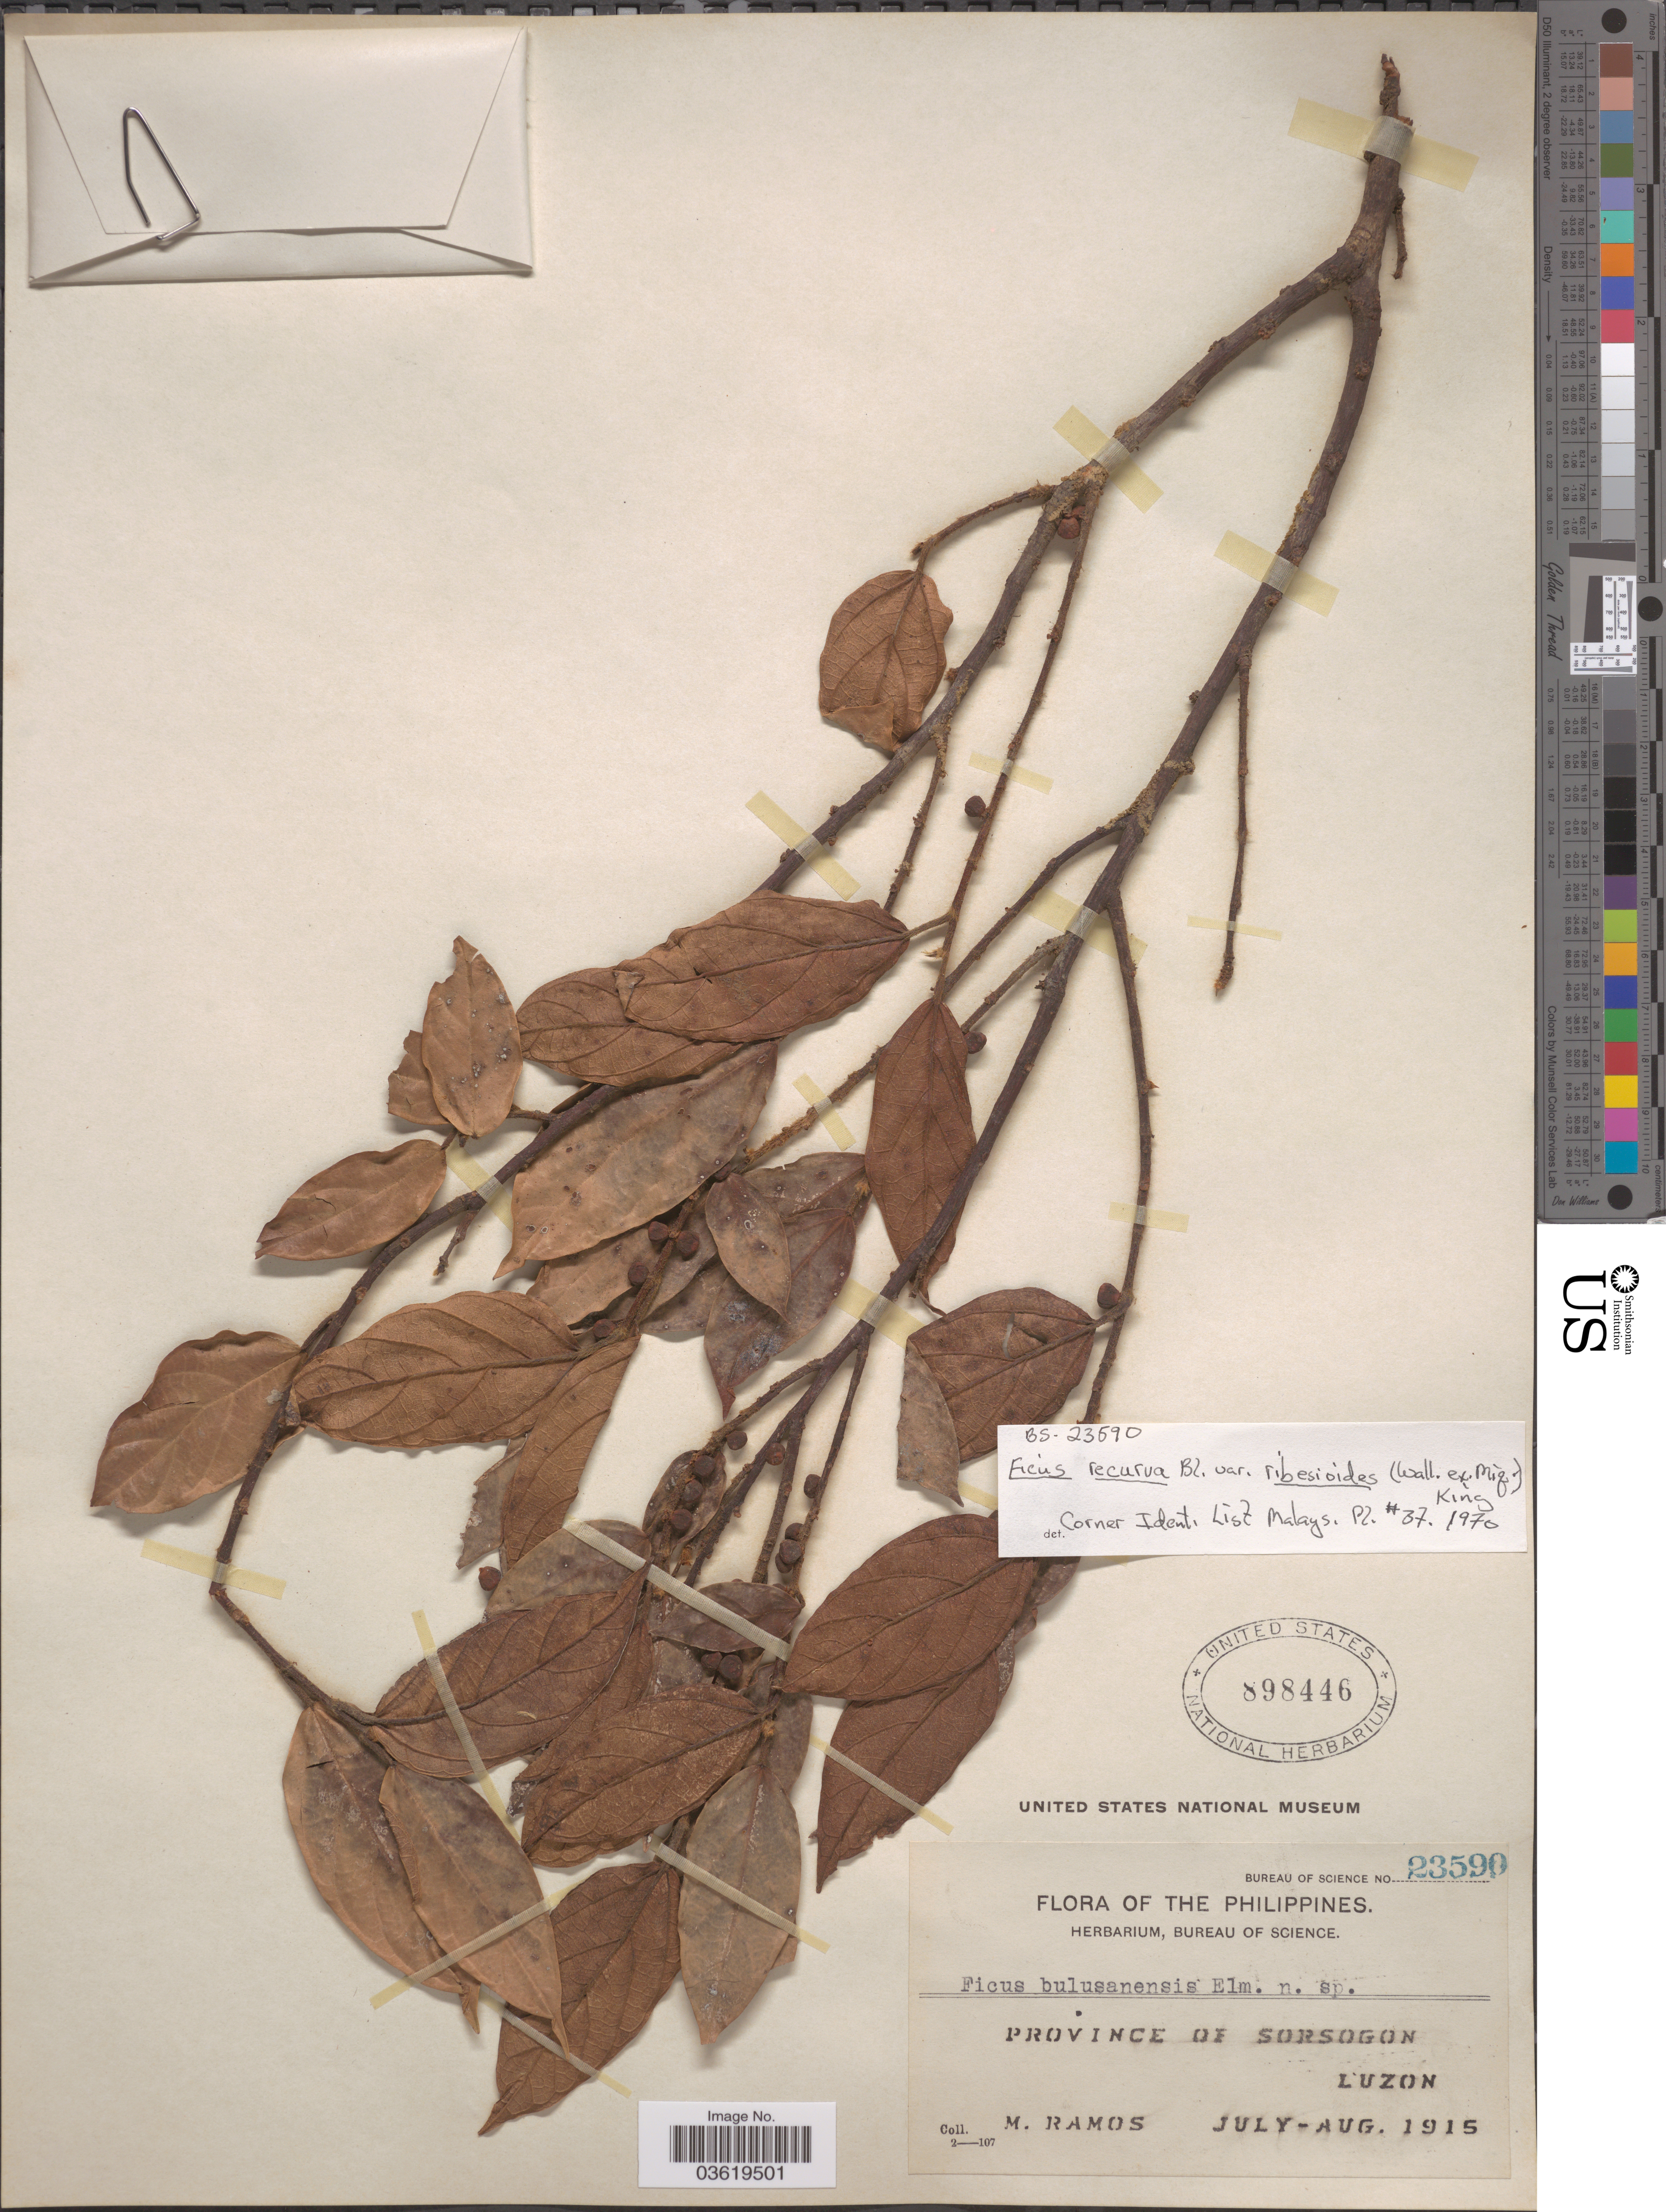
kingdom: Plantae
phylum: Tracheophyta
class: Magnoliopsida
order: Rosales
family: Moraceae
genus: Ficus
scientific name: Ficus recurva var. ribesioides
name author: King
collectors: M. Ramos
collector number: Bureau of Science 23590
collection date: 1915-07/1915-08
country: Philippines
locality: Province of Sorsogon. Luzon.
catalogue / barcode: US 898446